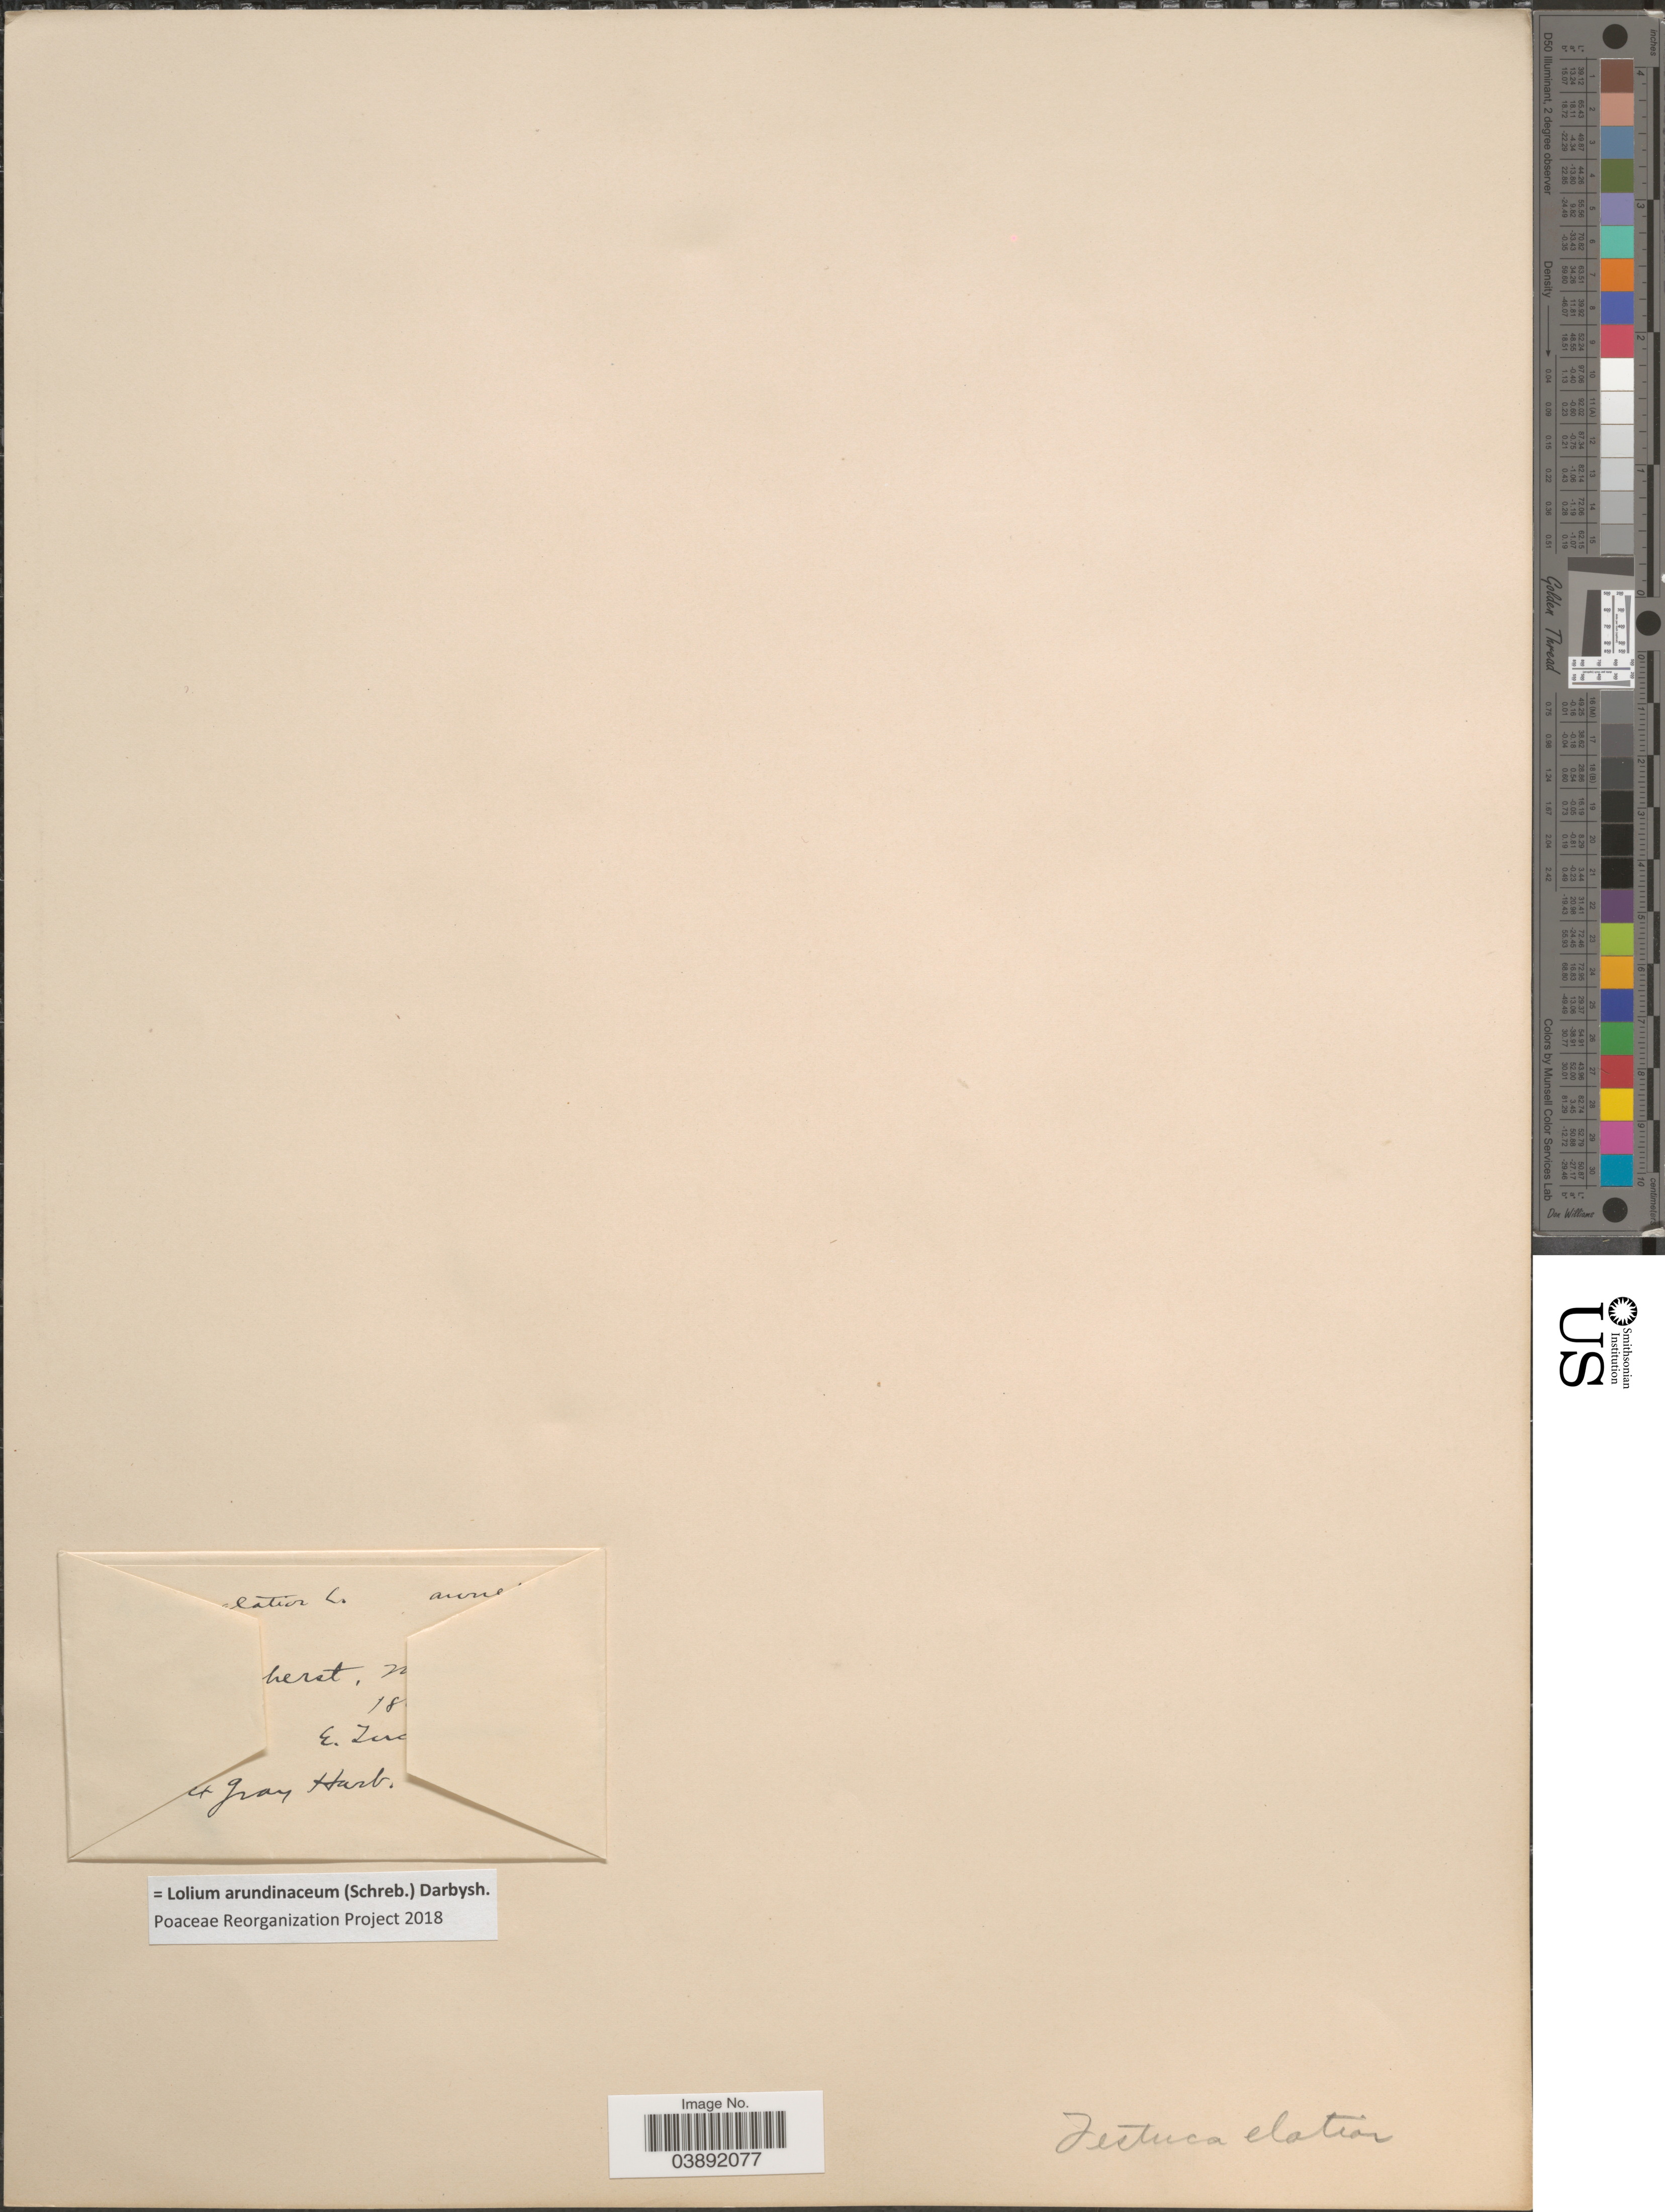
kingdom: Plantae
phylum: Tracheophyta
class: Liliopsida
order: Poales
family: Poaceae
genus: Lolium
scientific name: Lolium arundinaceum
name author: (Schreb.) Darbysh.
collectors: ex herb. Gray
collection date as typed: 18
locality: [illegible text]herst, N [illegible text]. E. Tuc[illegible text].